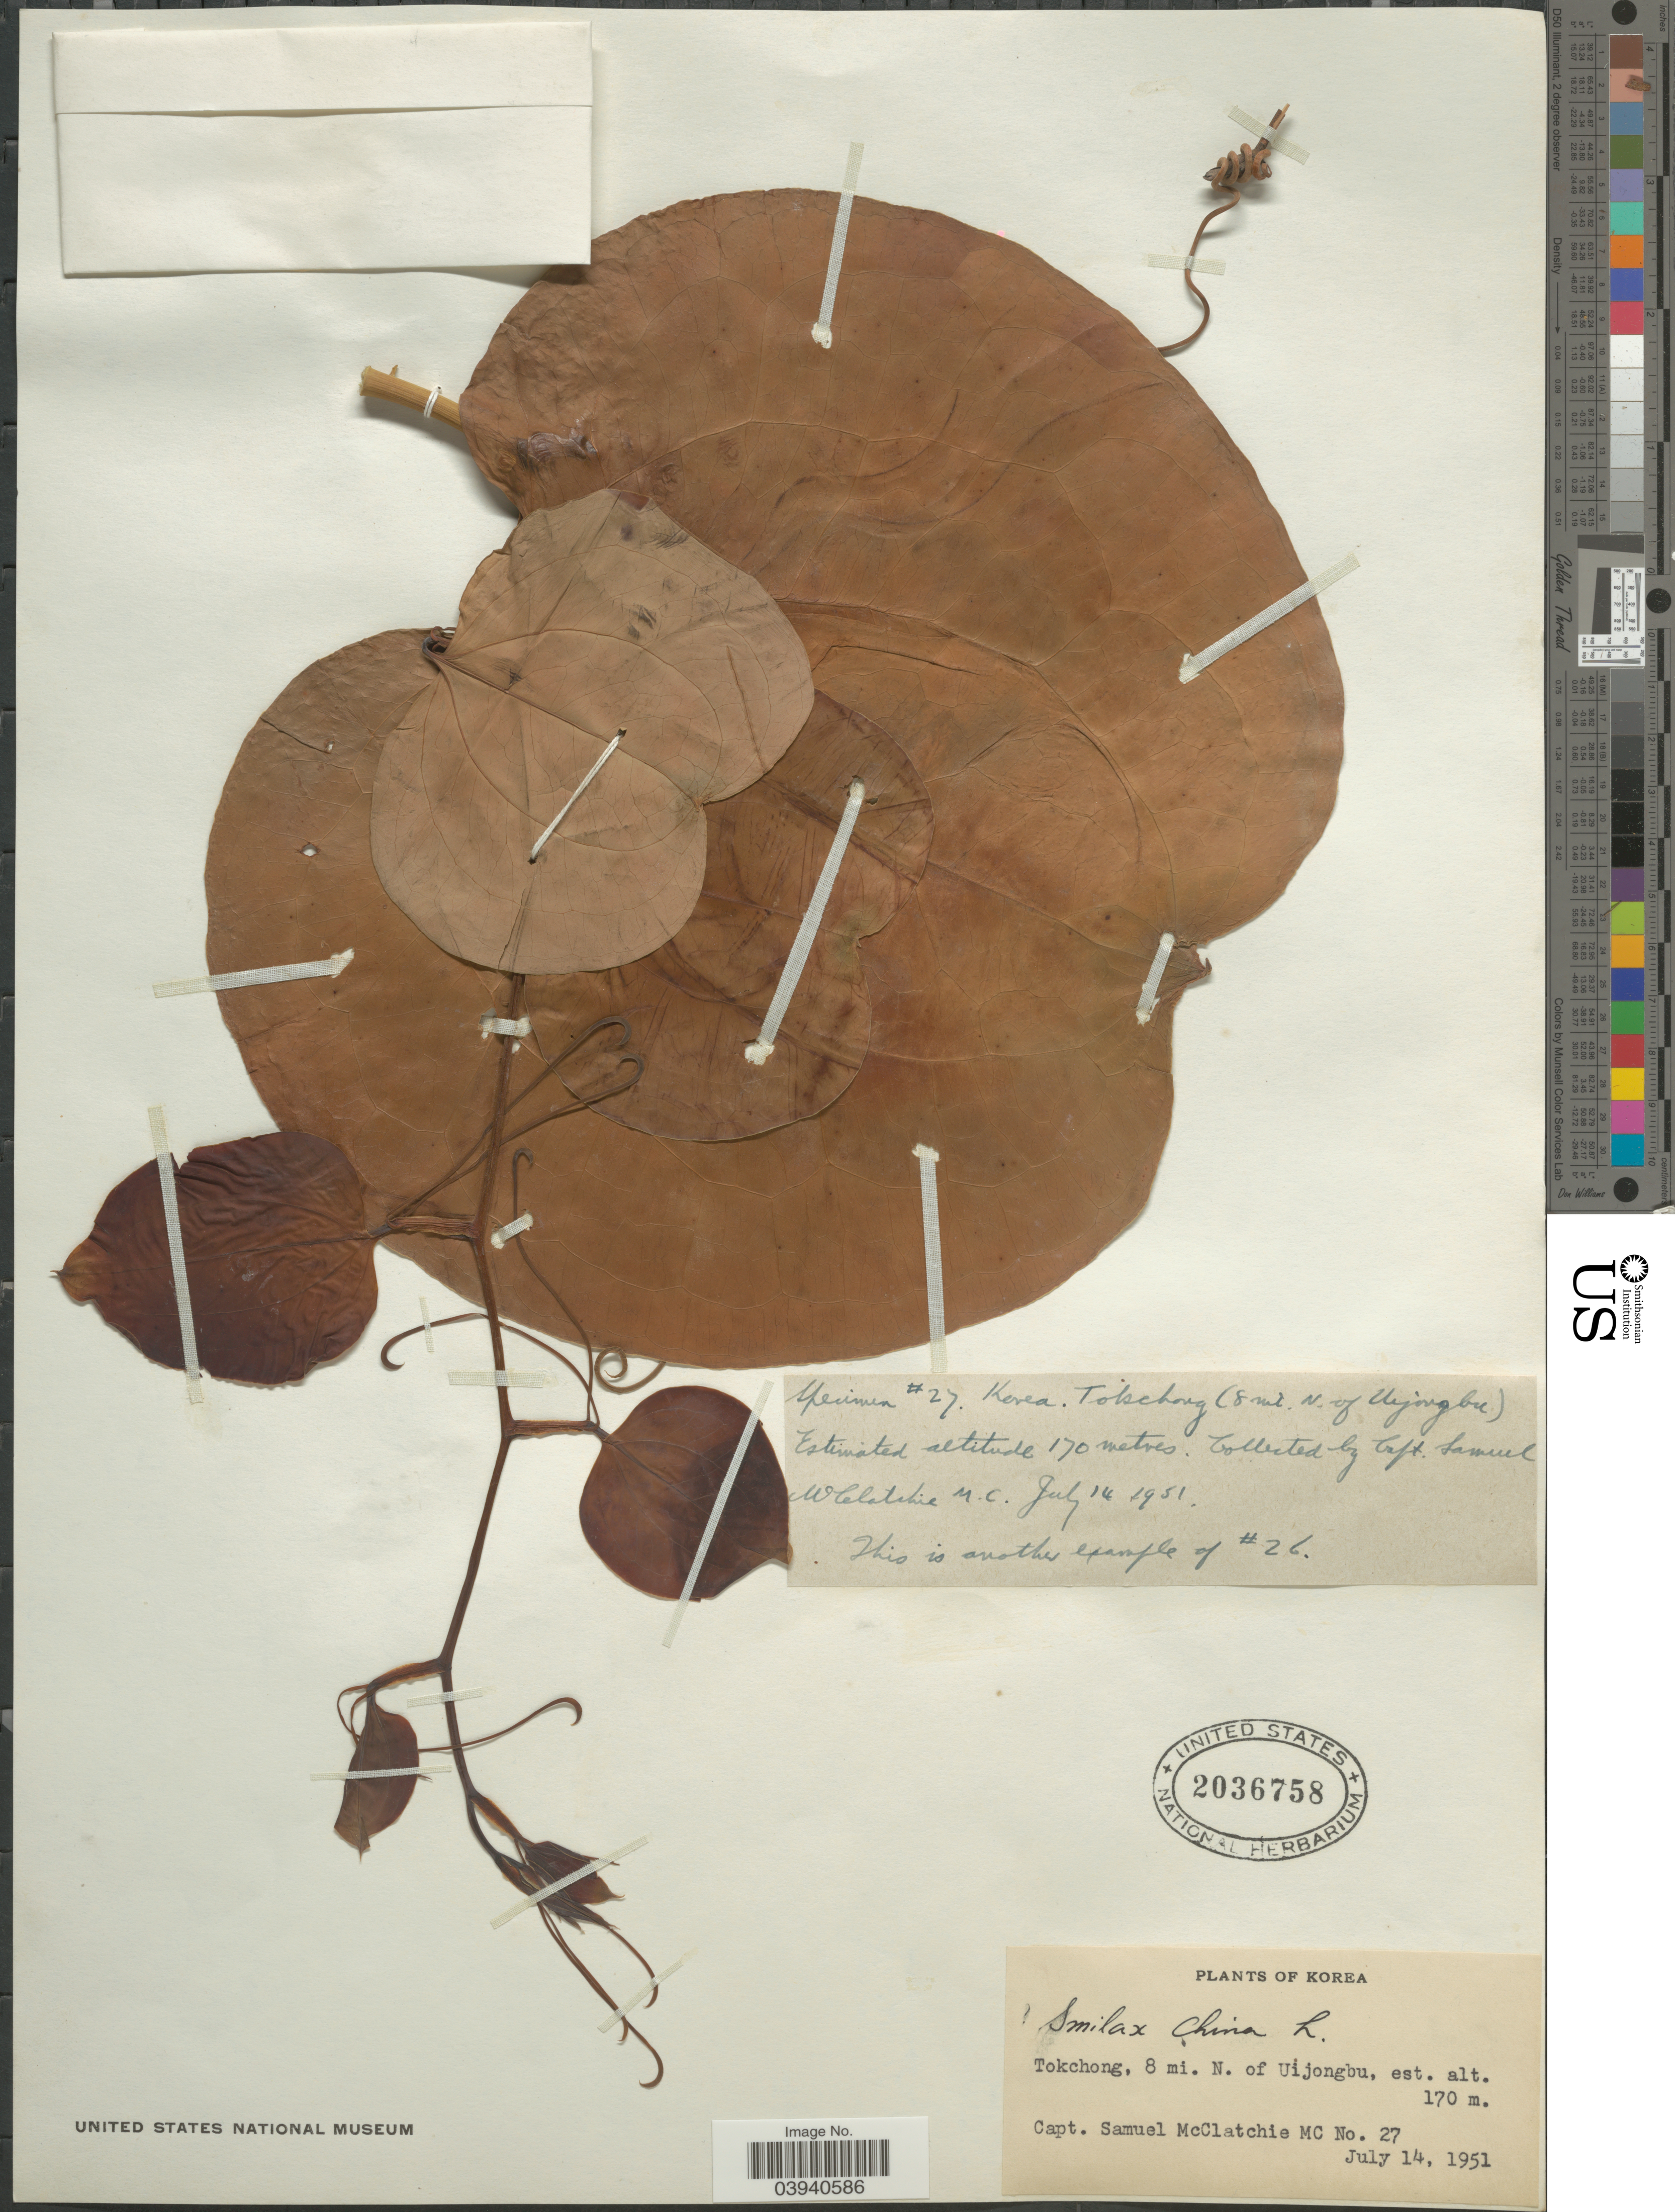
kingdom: Plantae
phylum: Tracheophyta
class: Liliopsida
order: Liliales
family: Smilacaceae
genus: Smilax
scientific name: Smilax china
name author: L.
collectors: S. McClatchie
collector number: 27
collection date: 1951-07-14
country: South Korea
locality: Korea. Tokchong, 8 mi. N. of Uijongbu.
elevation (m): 170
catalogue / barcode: US 2036758